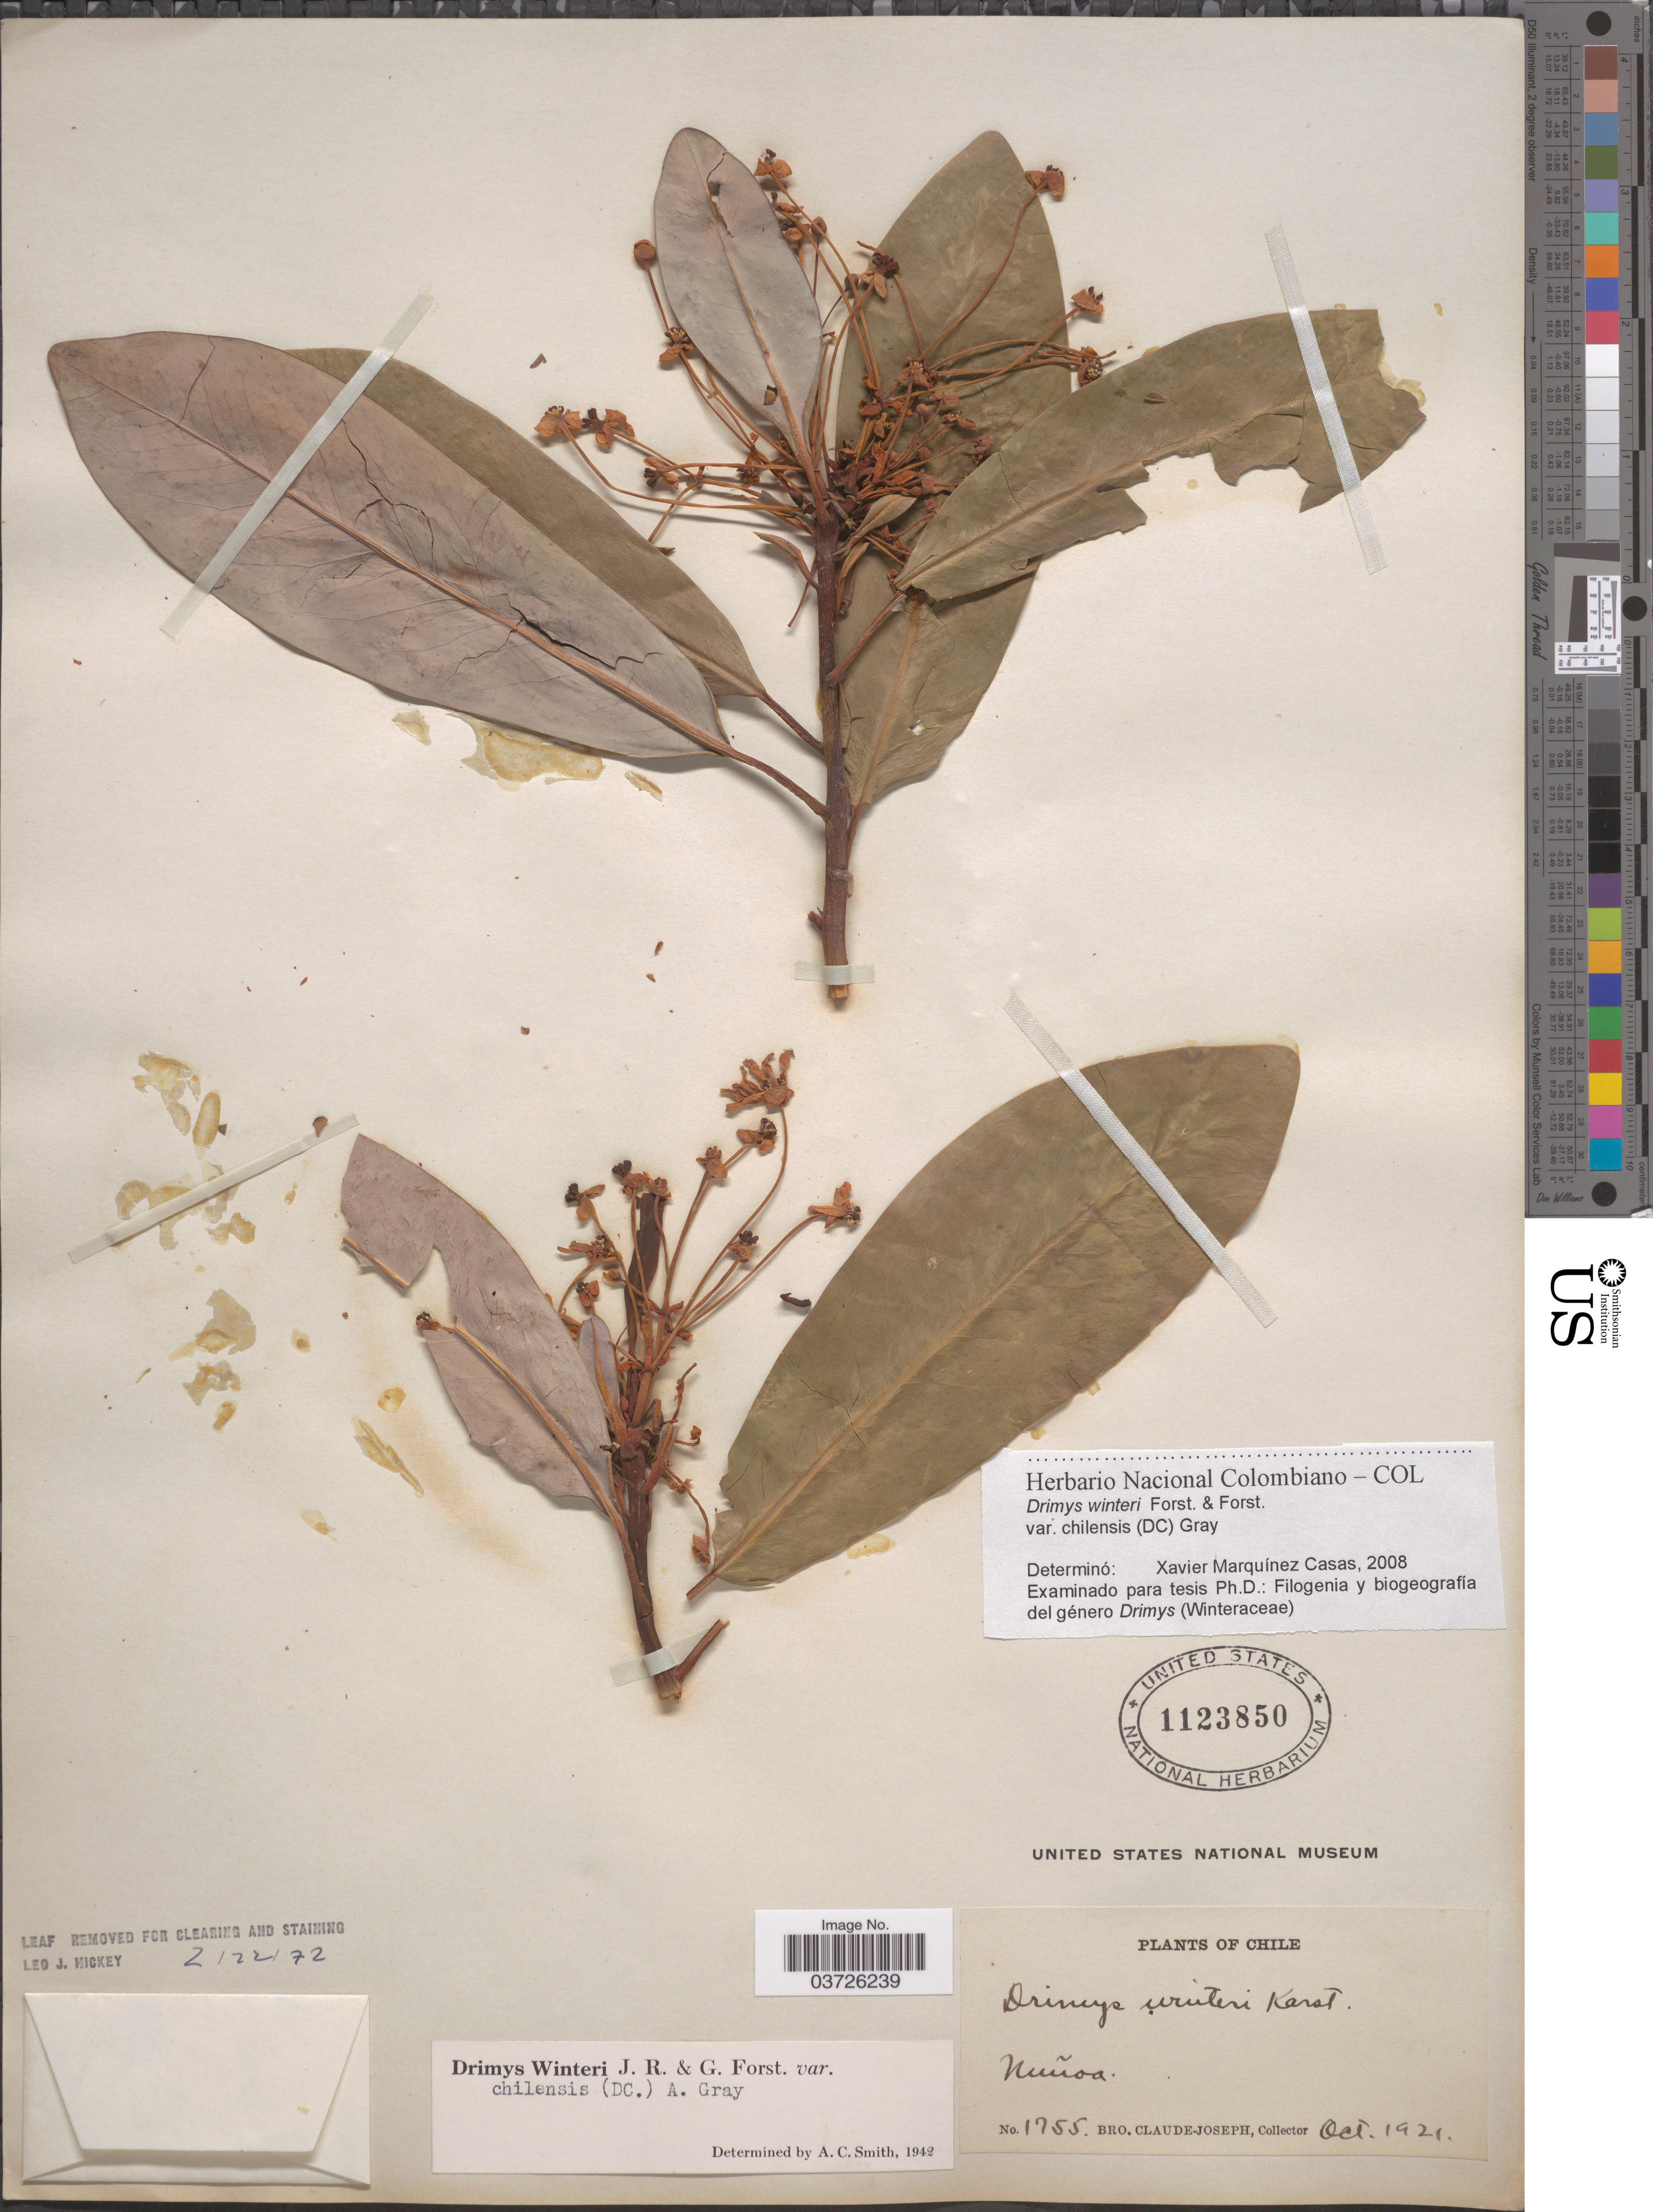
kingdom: Plantae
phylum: Tracheophyta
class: Magnoliopsida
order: Canellales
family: Winteraceae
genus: Drimys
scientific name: Drimys winteri var. chilensis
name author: (DC.) A. Gray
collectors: Bro. Claude-Joseph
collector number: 1755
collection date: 1921-10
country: Chile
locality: Ñuñoa.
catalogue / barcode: US 1123850